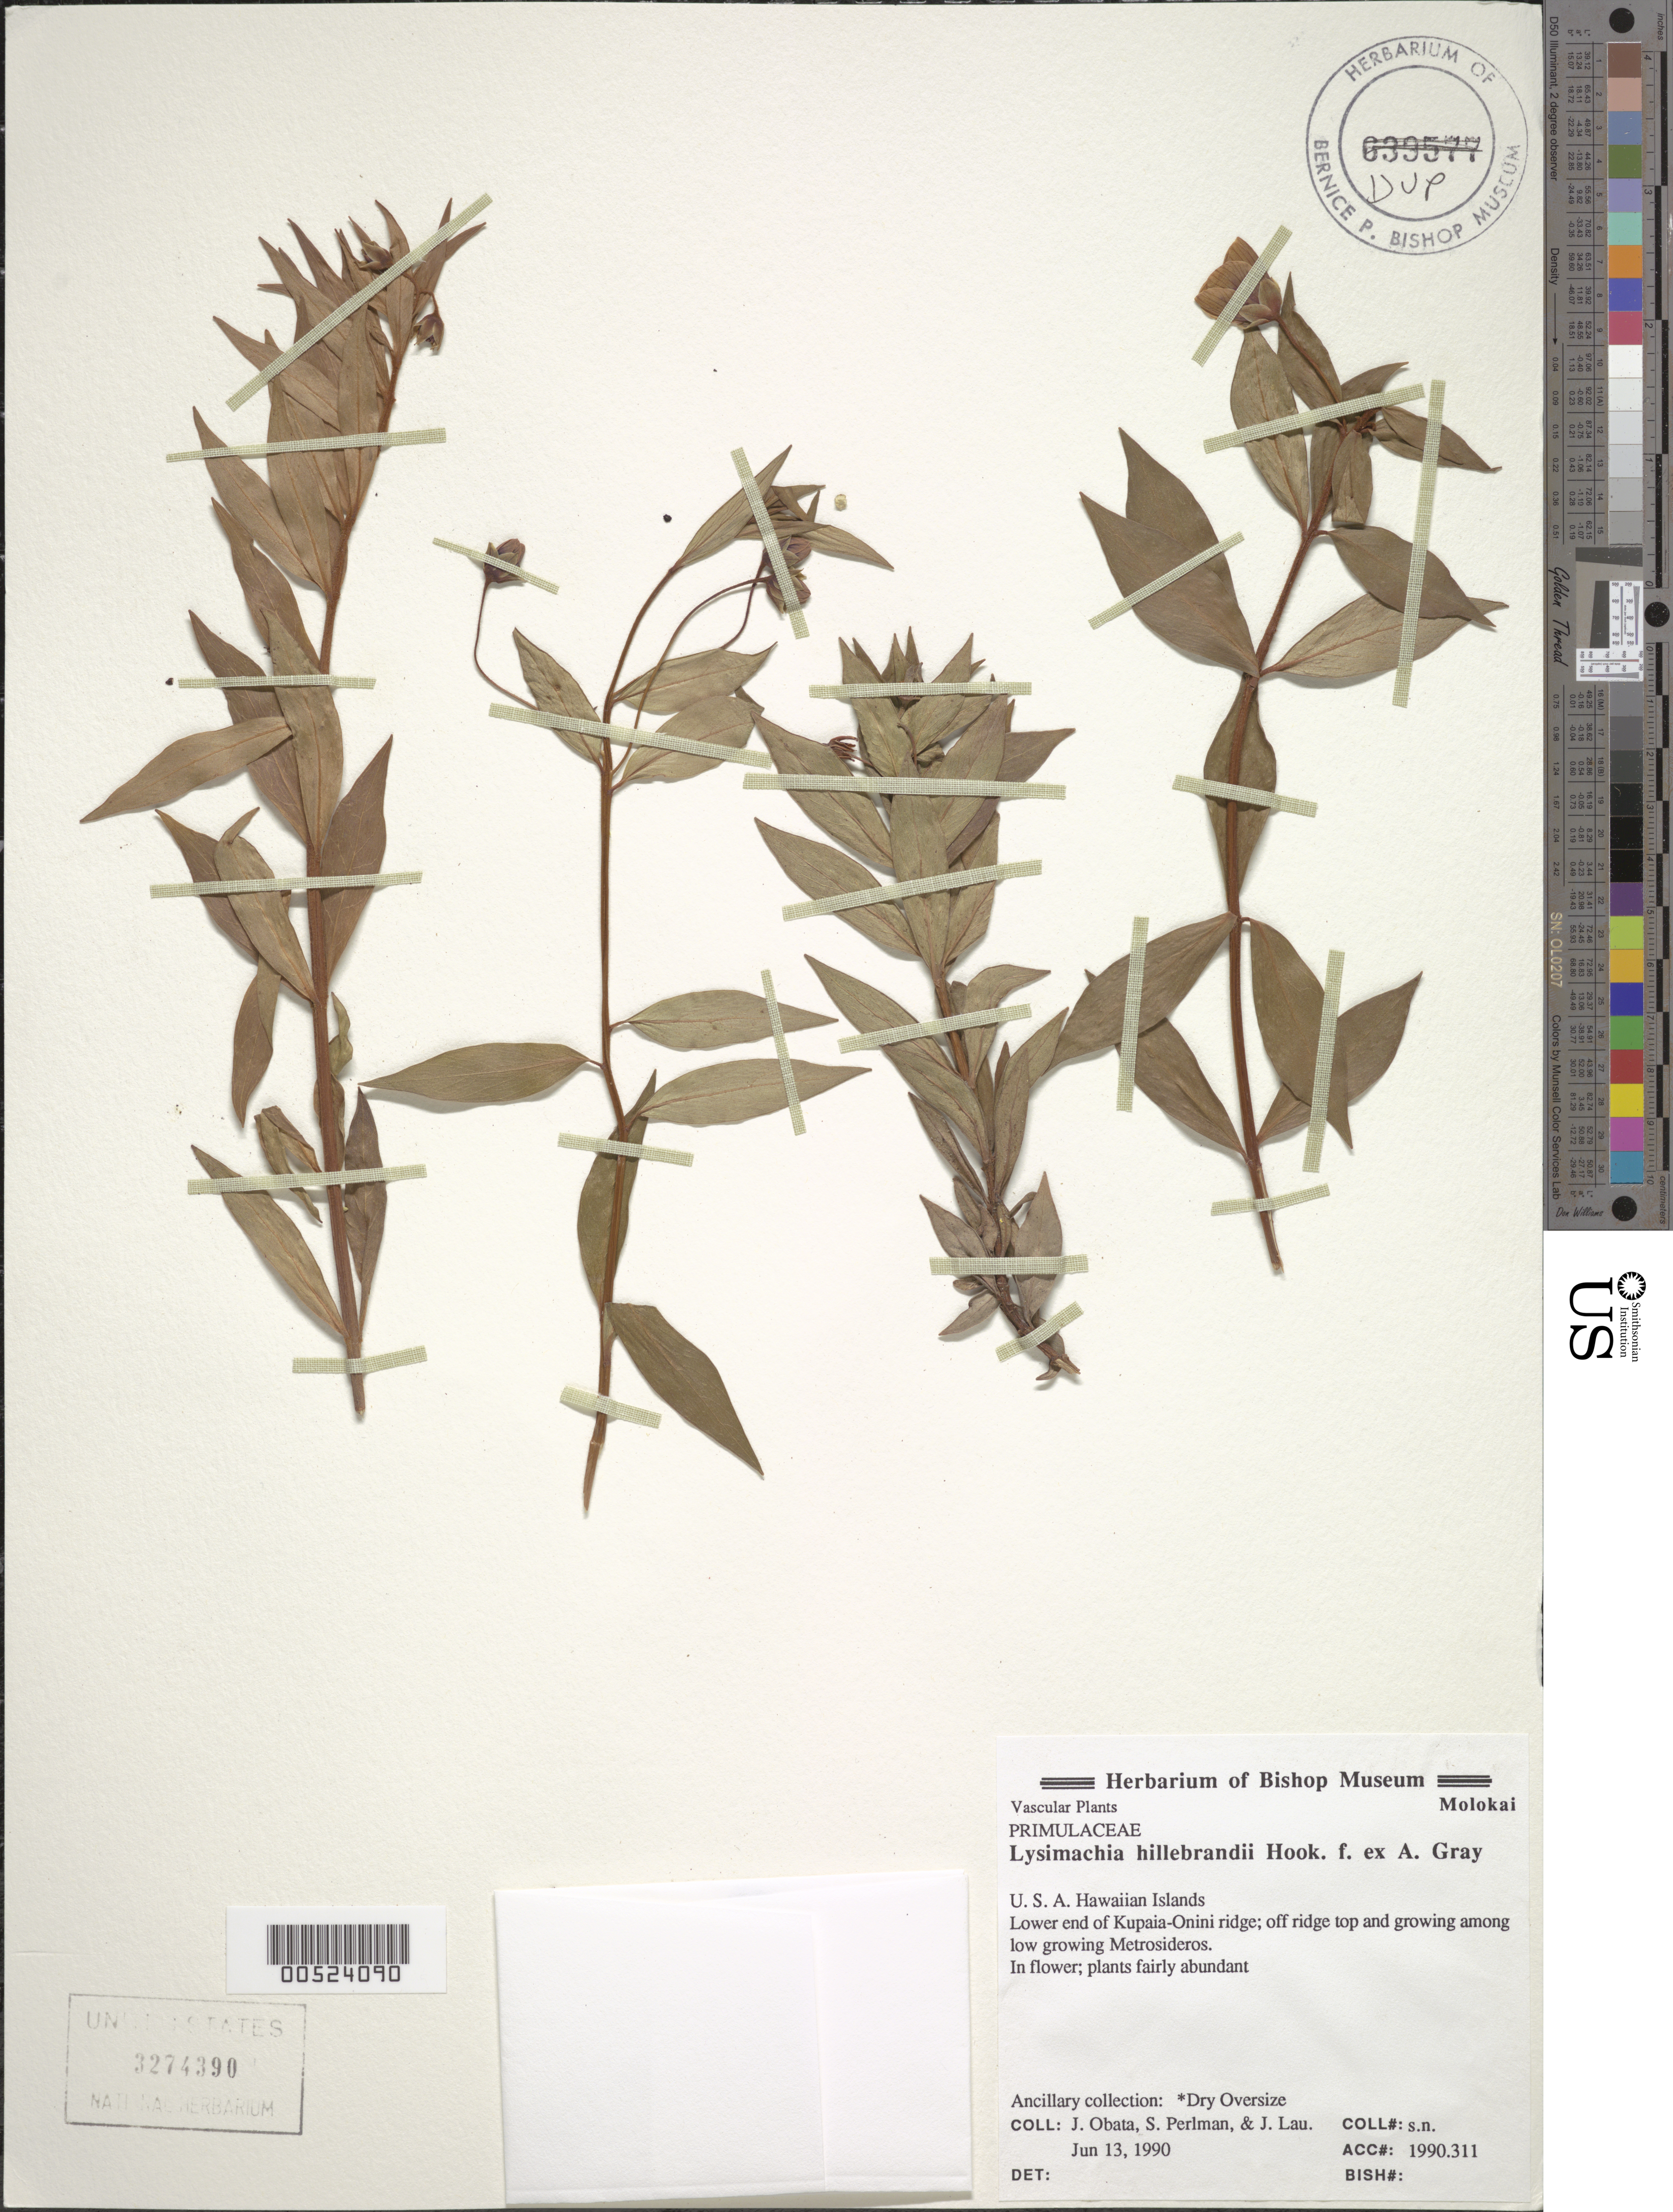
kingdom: Plantae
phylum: Tracheophyta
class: Magnoliopsida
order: Ericales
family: Primulaceae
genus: Lysimachia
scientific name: Lysimachia hillebrandii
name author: Hook. f. ex A. Gray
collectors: J. Obata, S. P. Perlman & J. Lau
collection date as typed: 13 Jun 1990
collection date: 1990-06-13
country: United States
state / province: Hawaii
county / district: Maui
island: Moloka'i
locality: Lower end of Kupaia-Onini ridge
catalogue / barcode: US 3274390